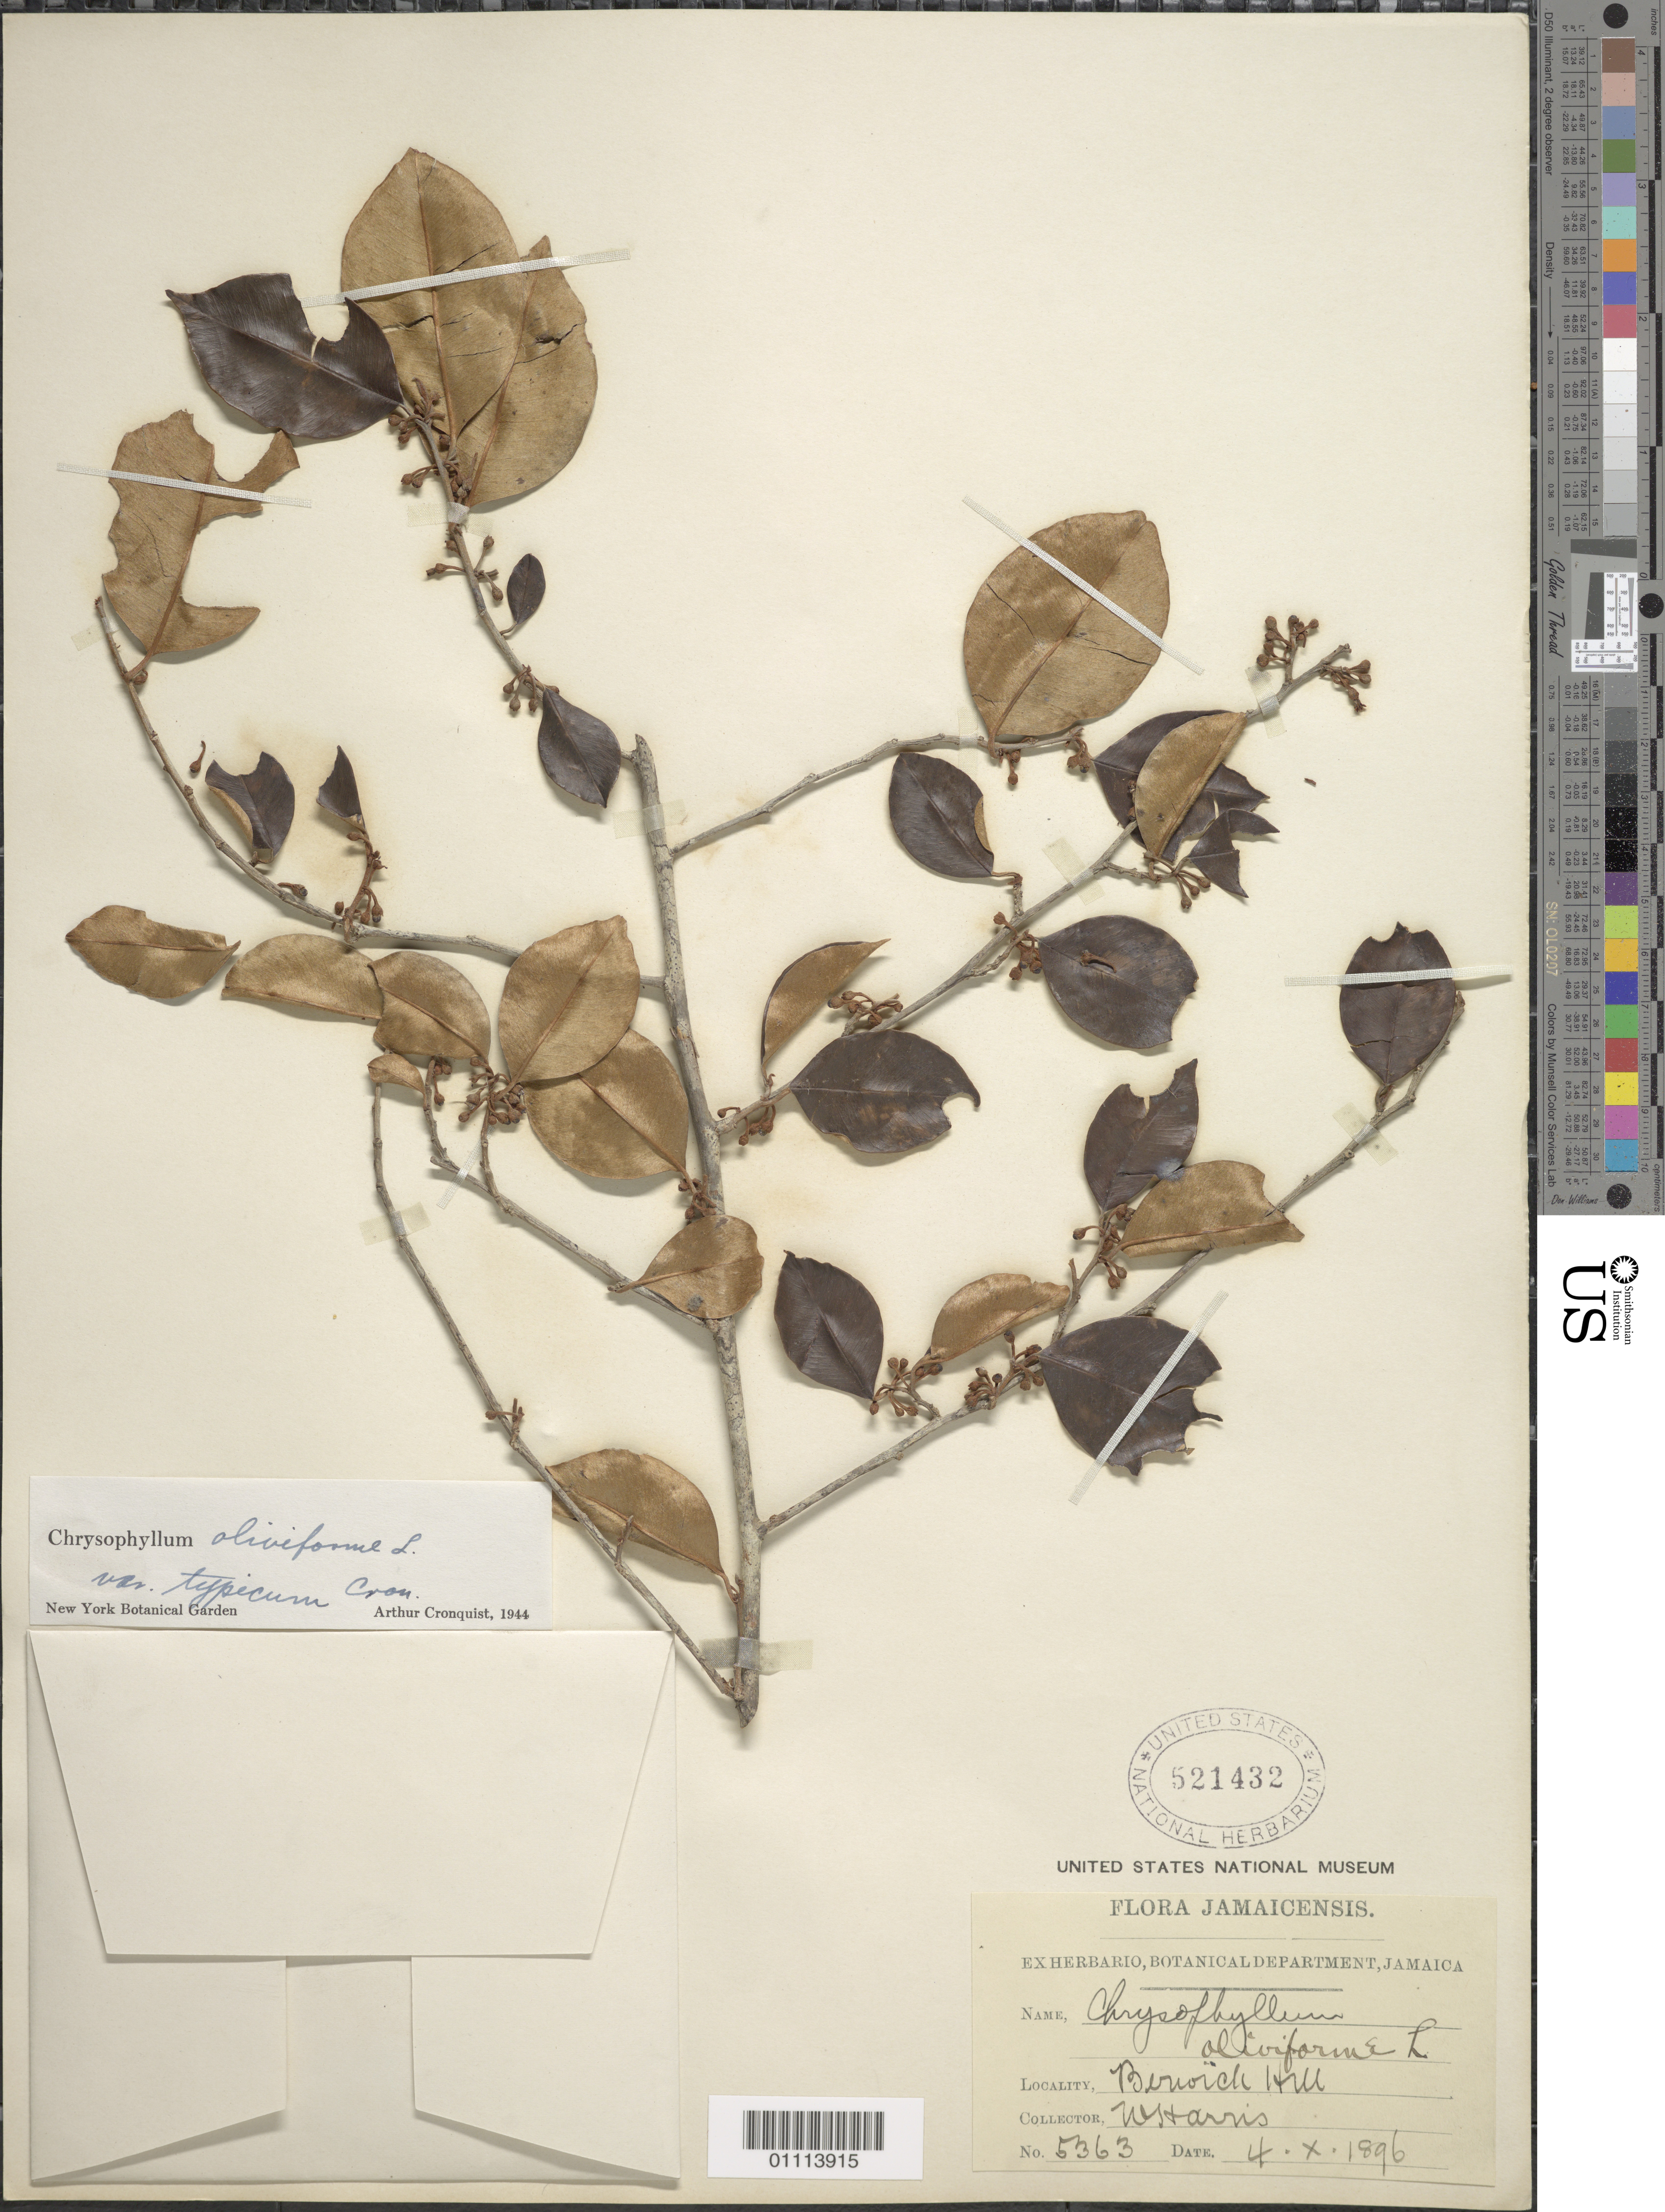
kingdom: Plantae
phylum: Tracheophyta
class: Magnoliopsida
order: Ericales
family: Sapotaceae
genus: Chrysophyllum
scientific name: Chrysophyllum oliviforme var. typicum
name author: Cronq.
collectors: W. H. Harris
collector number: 5363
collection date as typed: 04 Oct 1986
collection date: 1986-10-04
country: Jamaica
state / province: Manchester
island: Jamaica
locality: Berwick Hill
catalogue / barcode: US 521432